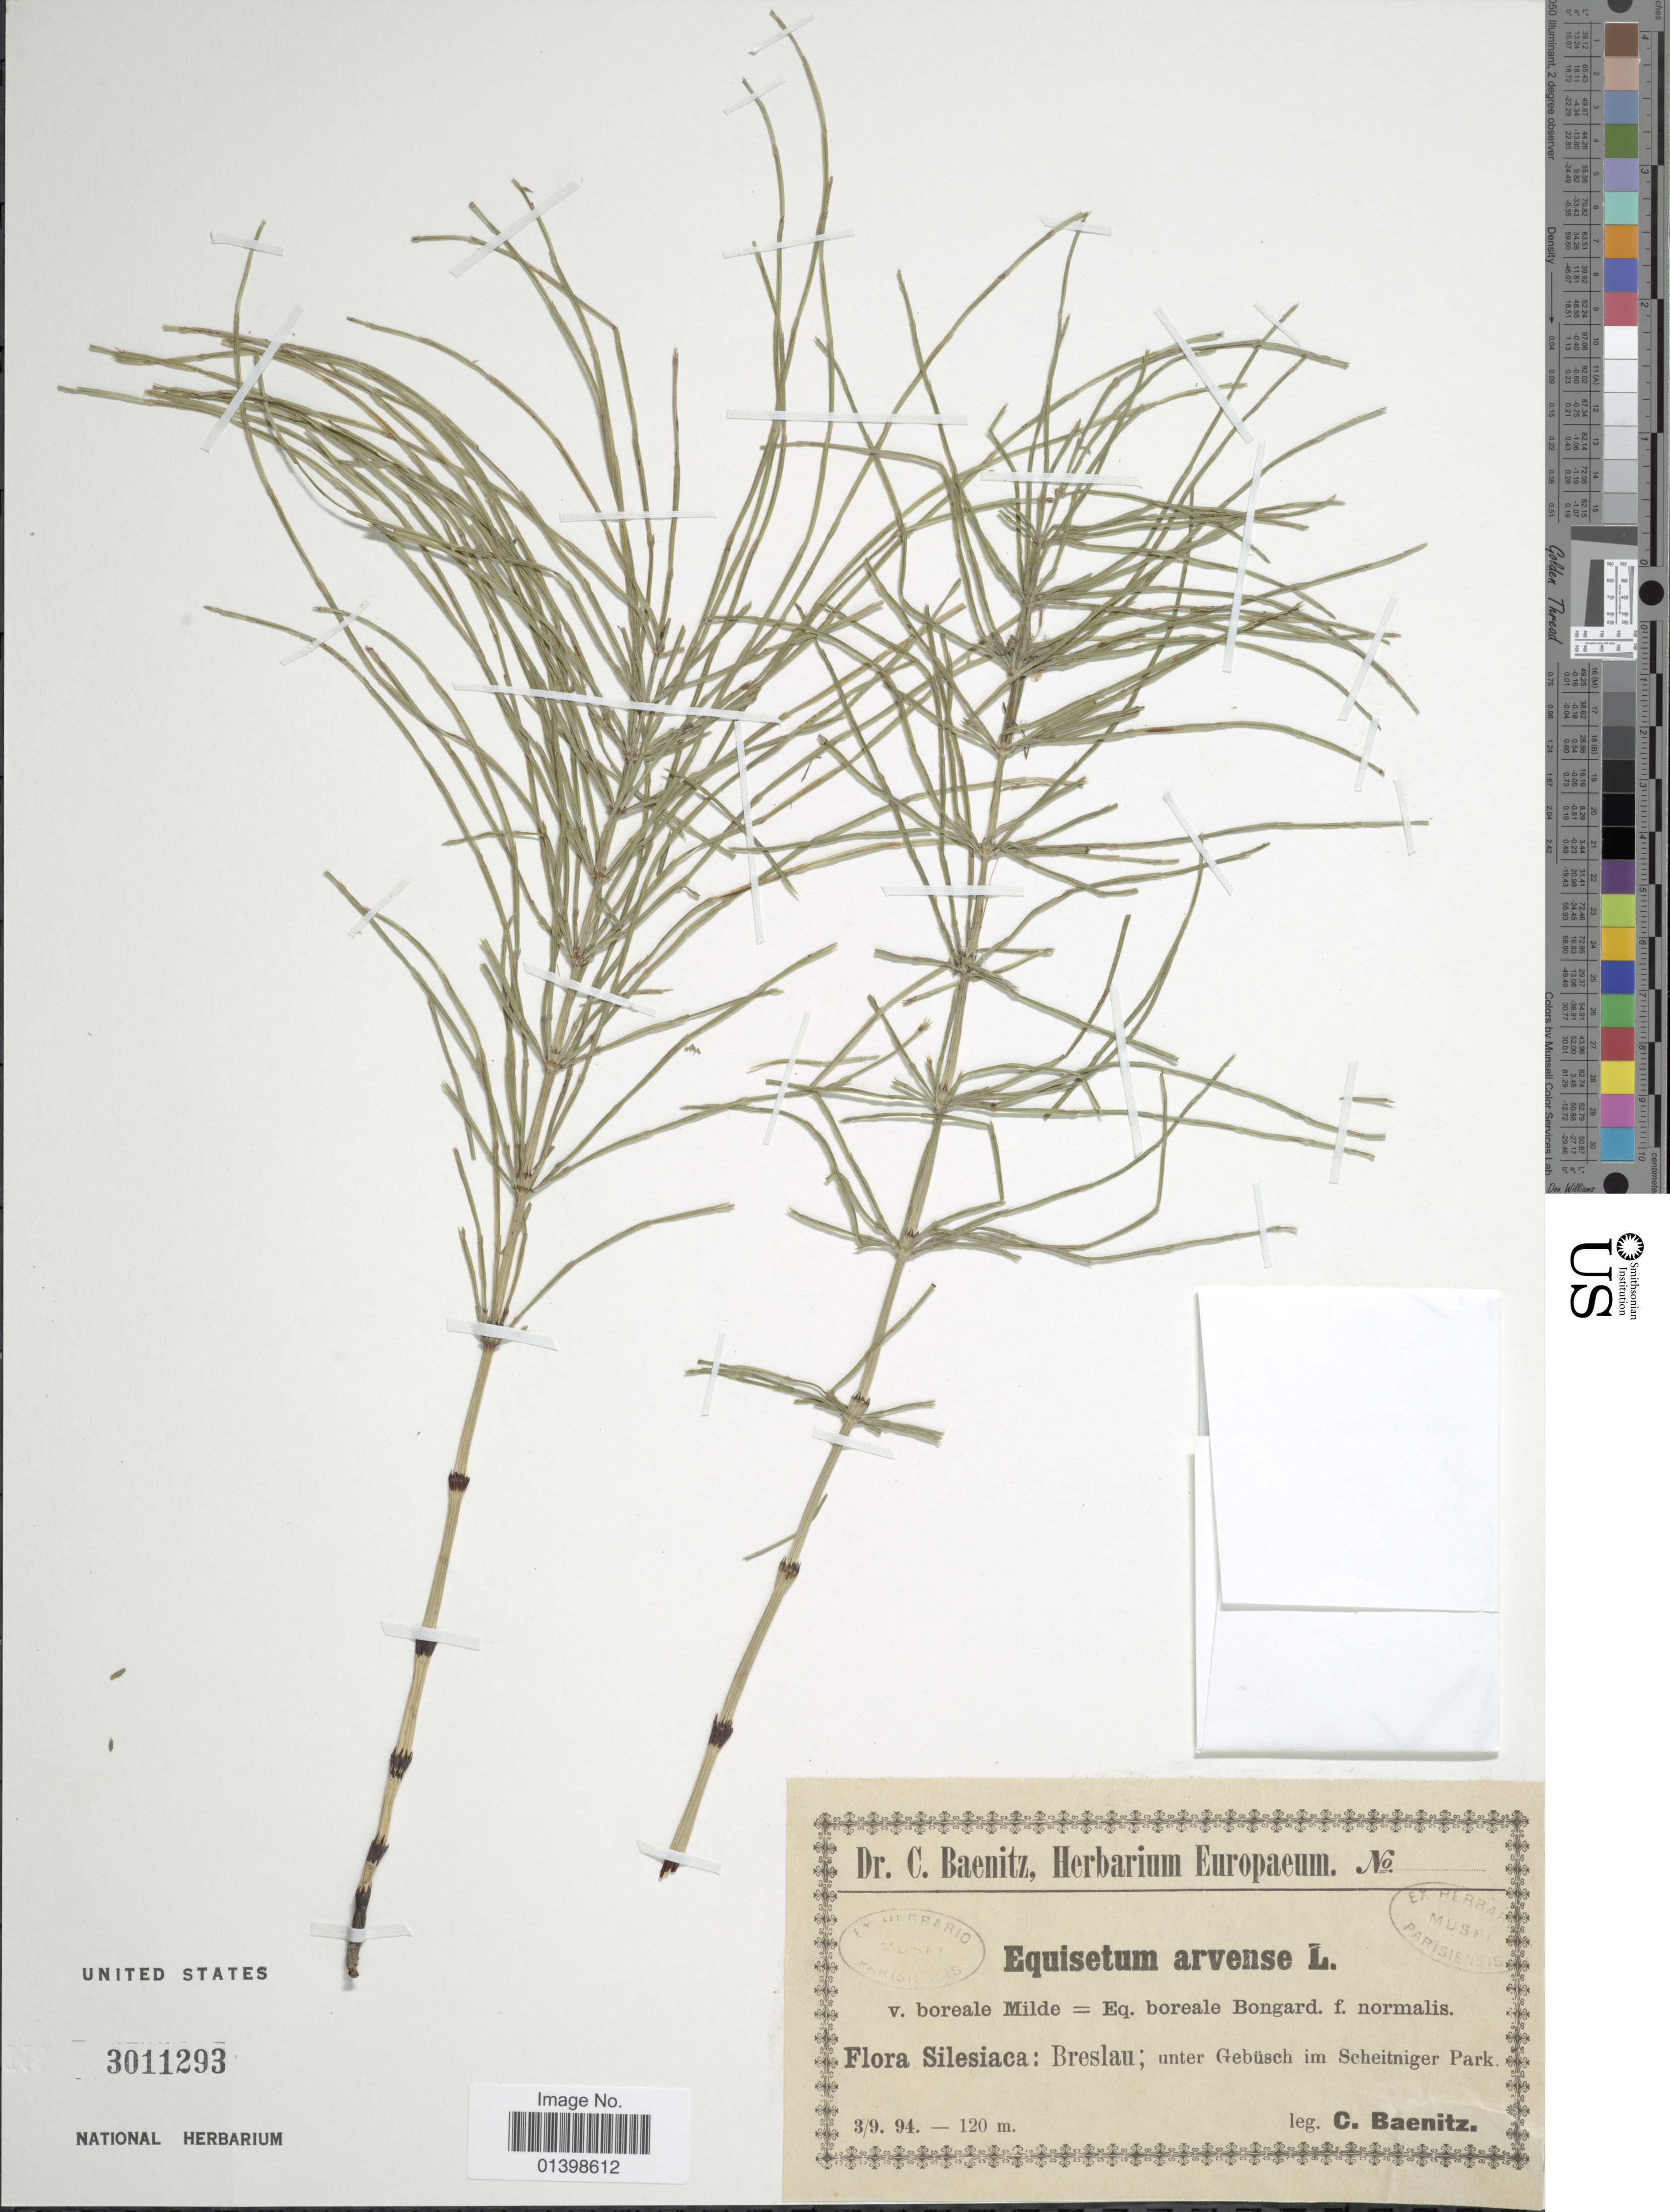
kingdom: Plantae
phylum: Tracheophyta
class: Polypodiopsida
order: Equisetales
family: Equisetaceae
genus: Equisetum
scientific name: Equisetum arvense var. boreale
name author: (Bong.) Rupr.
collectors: C. G. Baenitz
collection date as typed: Transcribed d/m/y: 3/9/94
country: Poland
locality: Silesiaca: Bresla; unter Gebüsch im Scheitigner Park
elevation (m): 120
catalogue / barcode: US 3011293